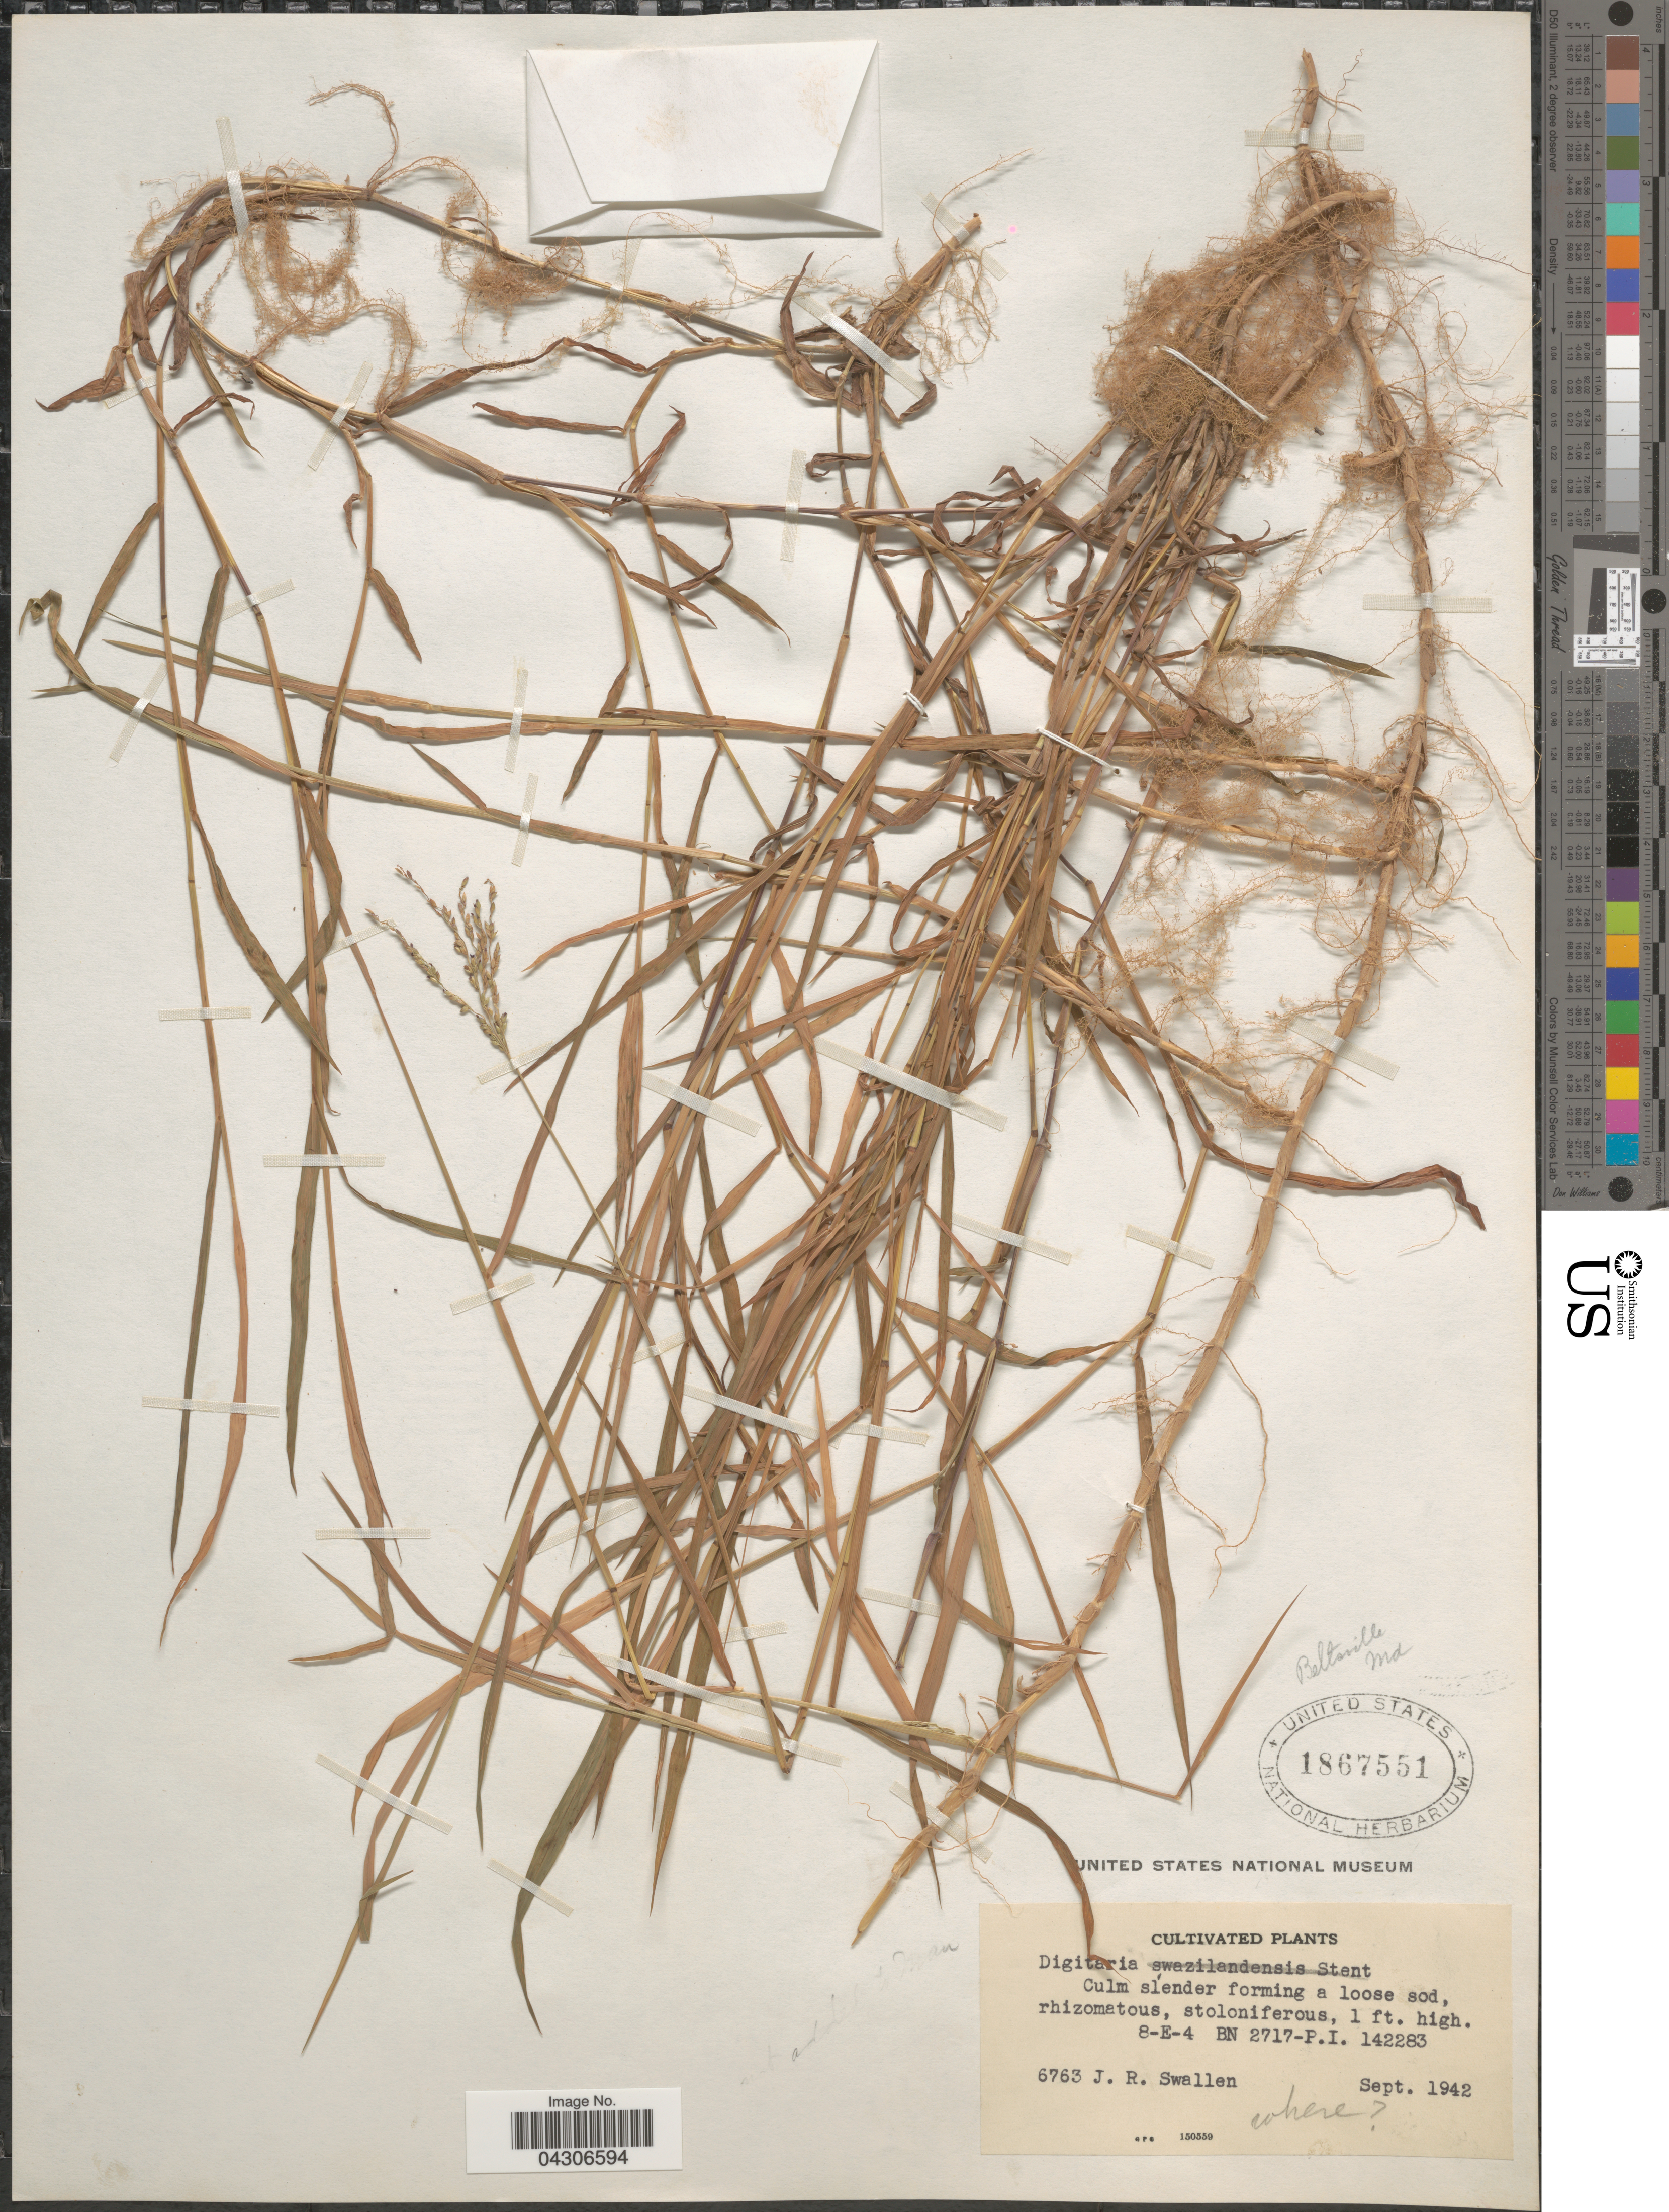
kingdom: Plantae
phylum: Tracheophyta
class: Liliopsida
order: Poales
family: Poaceae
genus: Digitaria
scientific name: Digitaria sp.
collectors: J. R. Swallen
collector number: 6763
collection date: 1942-09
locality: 8-E-4 BN 2717.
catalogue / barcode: US 1867551